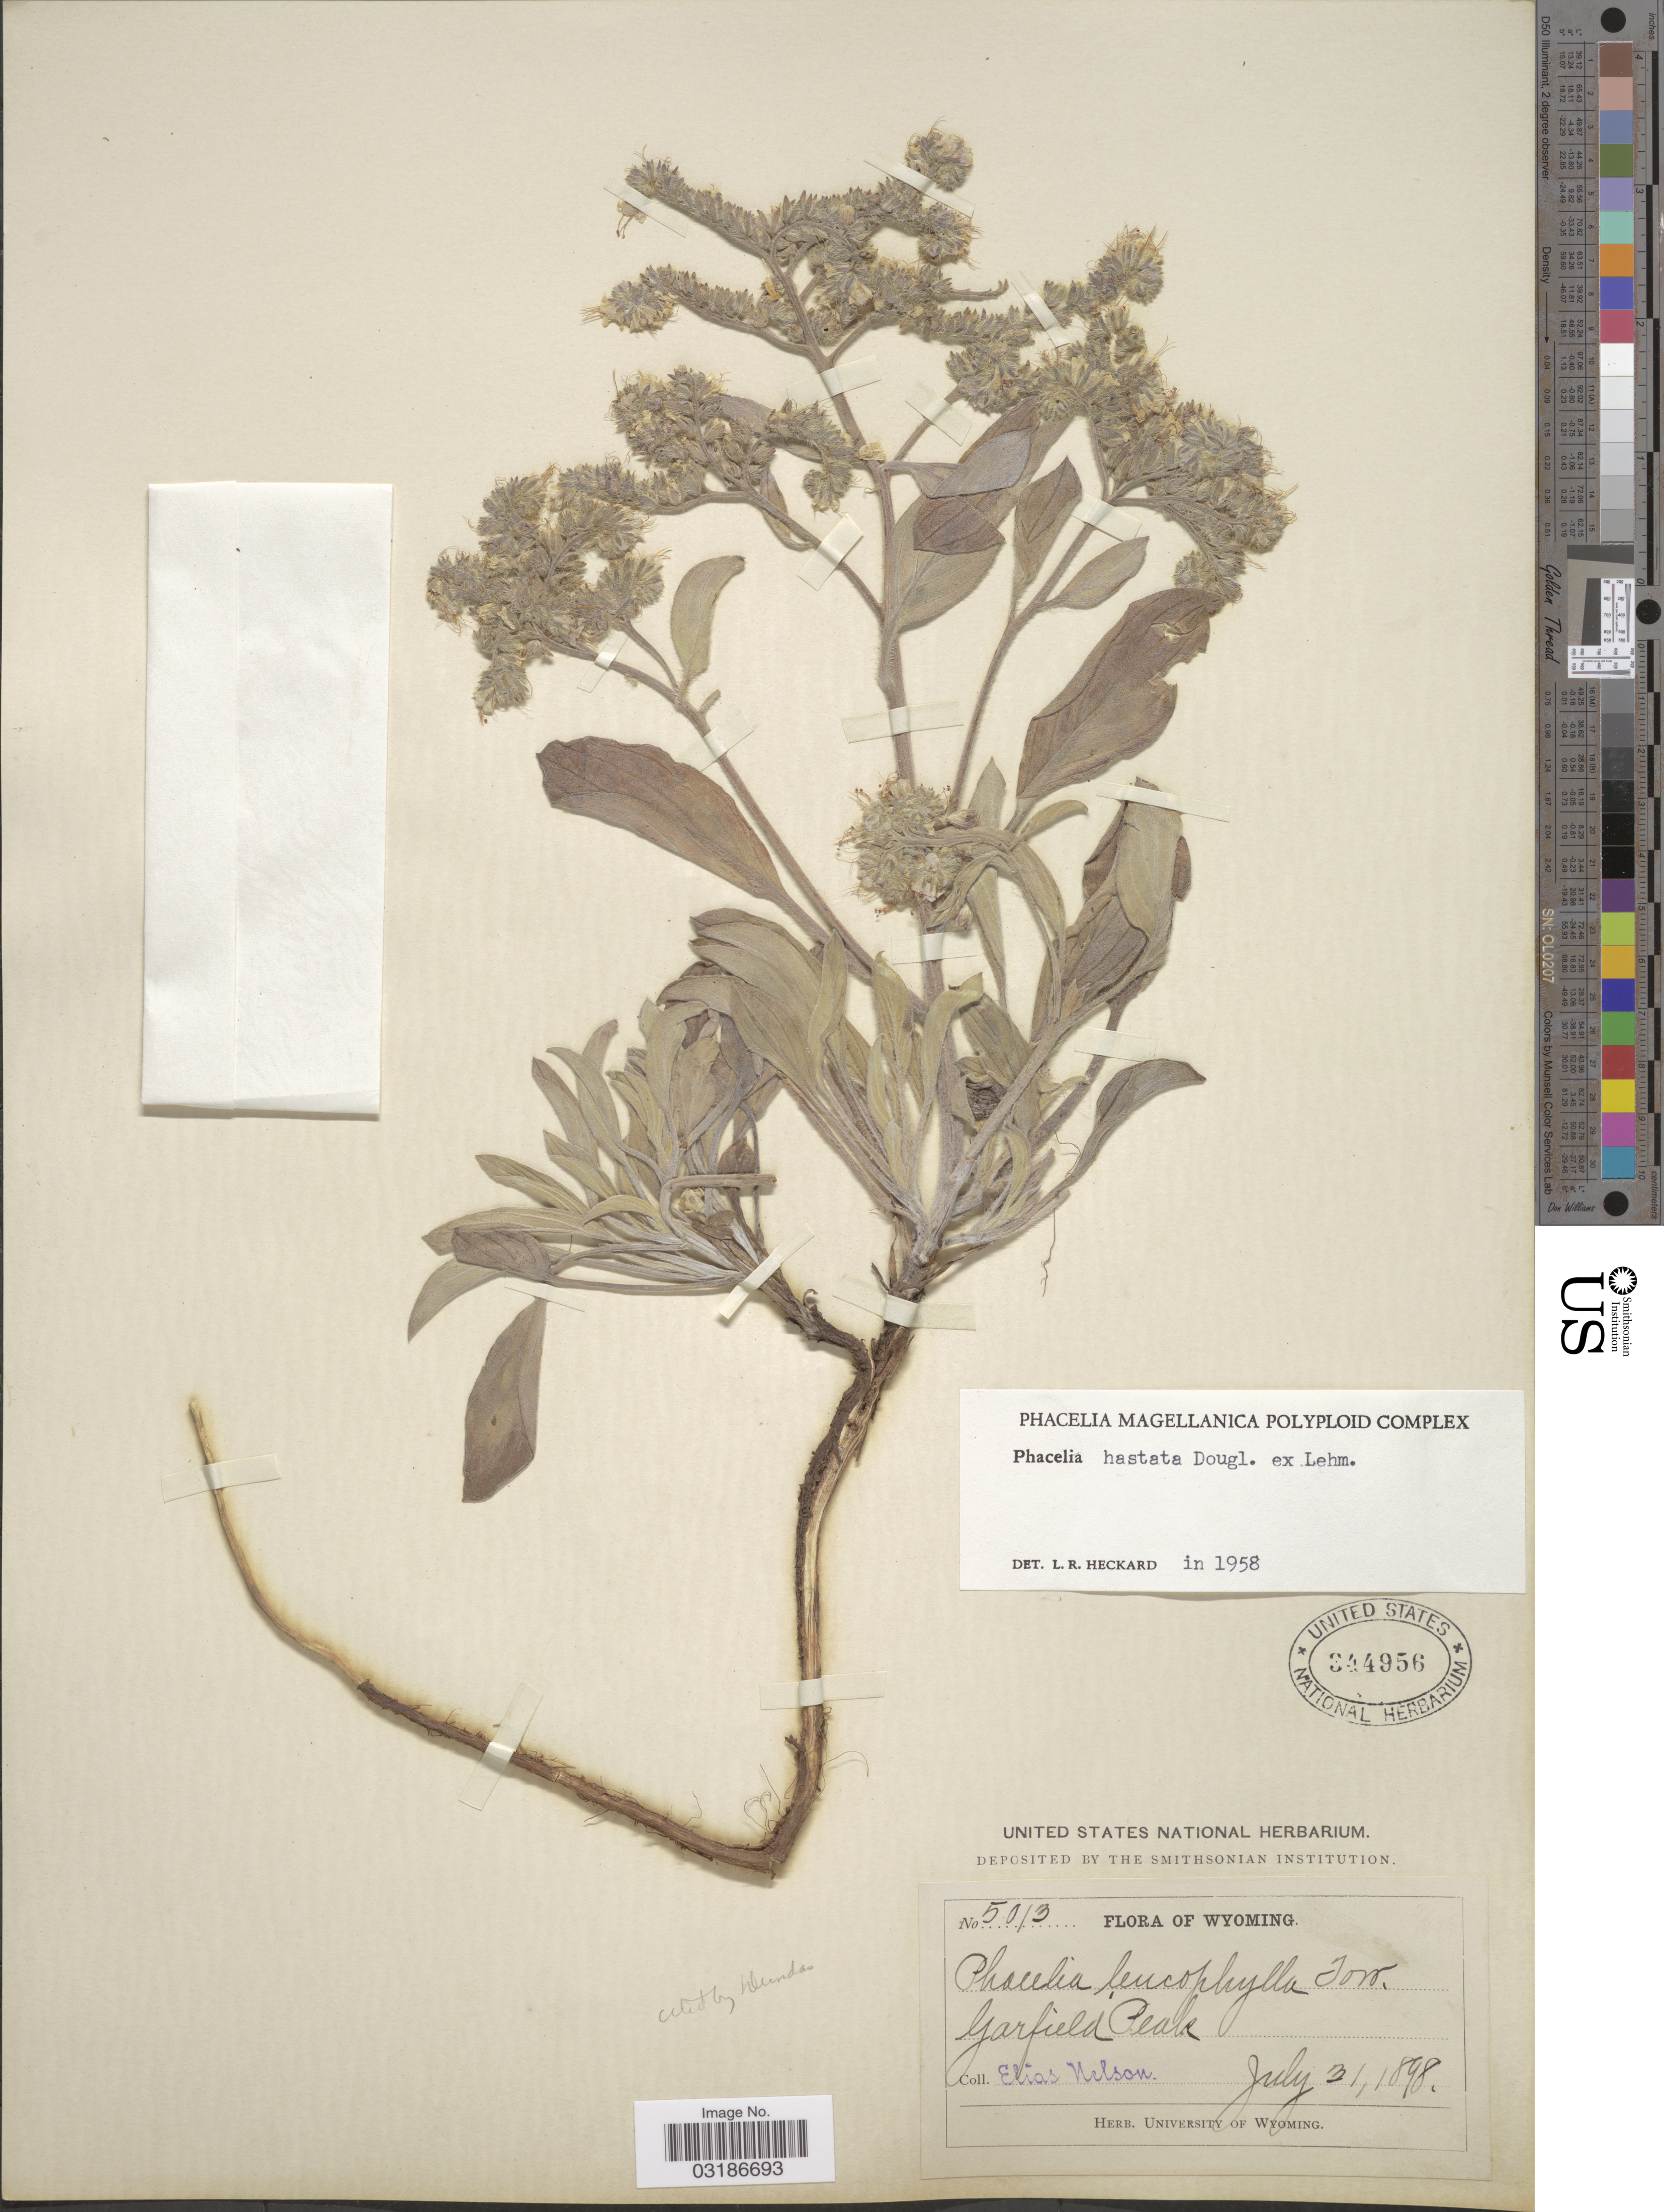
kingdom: Plantae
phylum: Tracheophyta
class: Magnoliopsida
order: Boraginales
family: Hydrophyllaceae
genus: Phacelia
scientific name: Phacelia hastata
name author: Douglas ex Lehm.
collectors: E. Nelson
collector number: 5013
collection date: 1898-07-31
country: United States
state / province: Wyoming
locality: Garfield Peak.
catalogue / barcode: US 344956